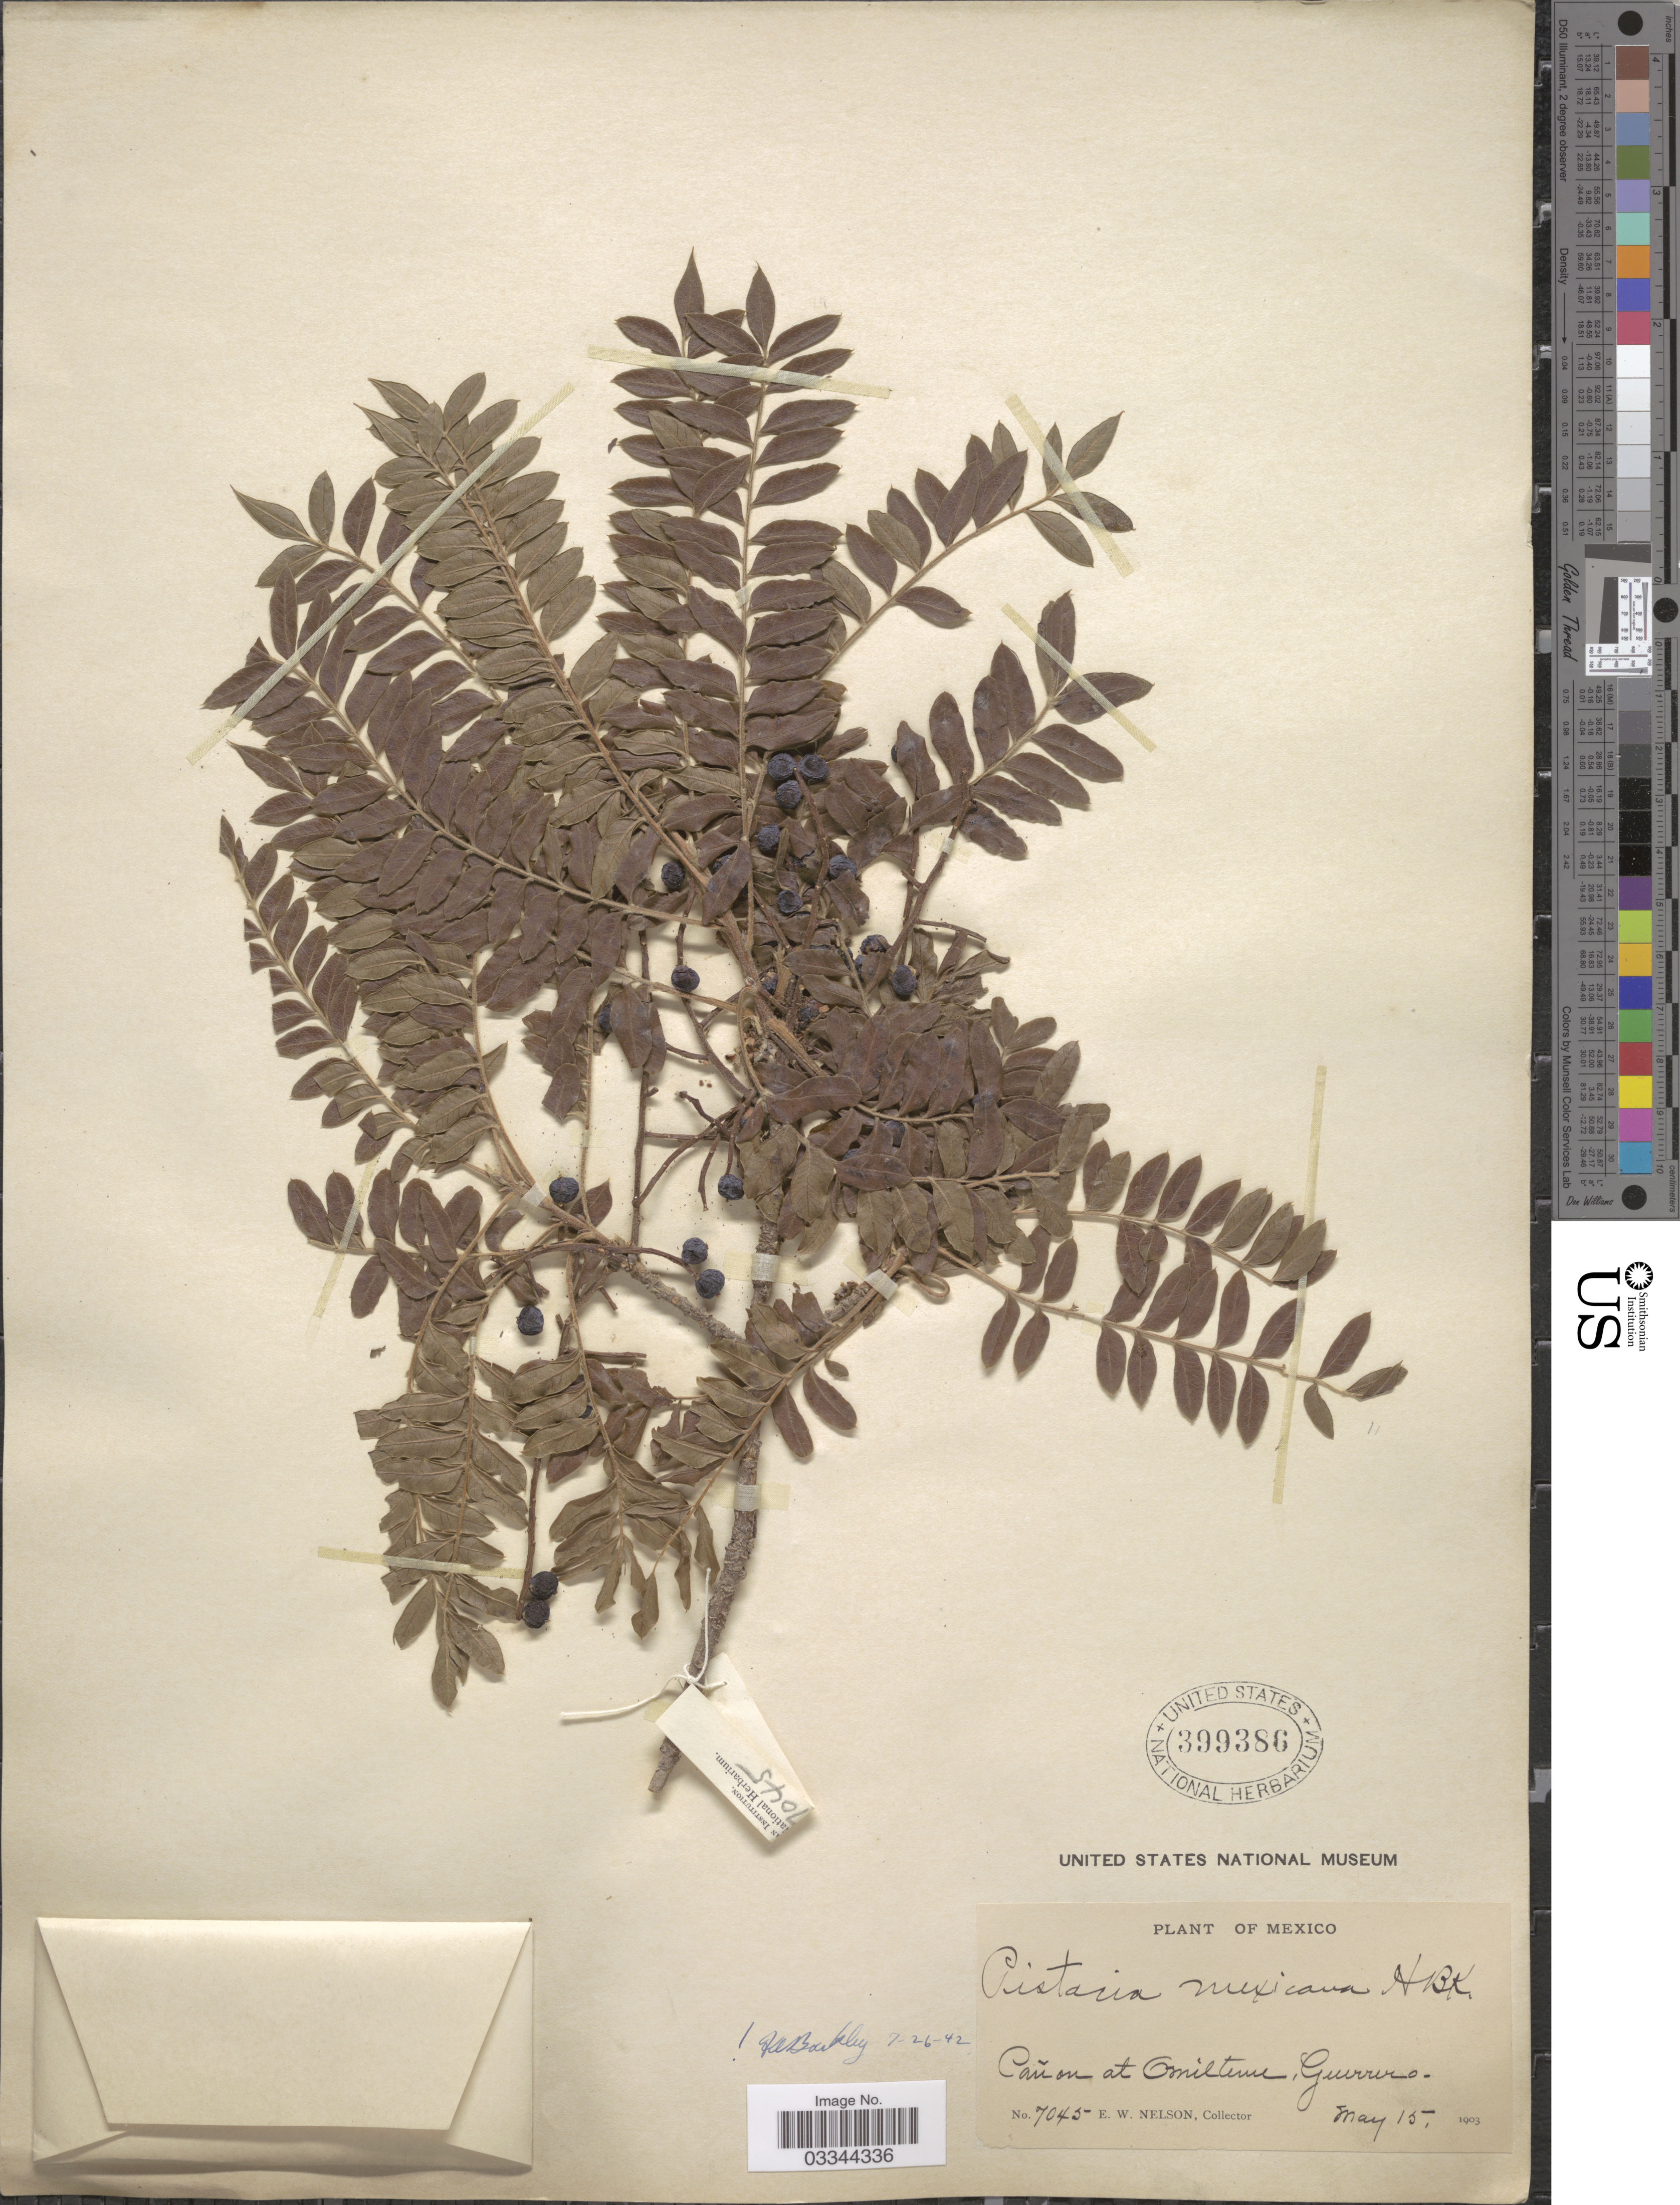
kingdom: Plantae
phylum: Tracheophyta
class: Magnoliopsida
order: Sapindales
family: Anacardiaceae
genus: Pistacia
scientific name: Pistacia mexicana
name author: Kunth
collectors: E. W. Nelson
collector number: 7045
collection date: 1903-05-15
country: Mexico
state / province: Guerrero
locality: Cañon at Omilteme.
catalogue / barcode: US 399386